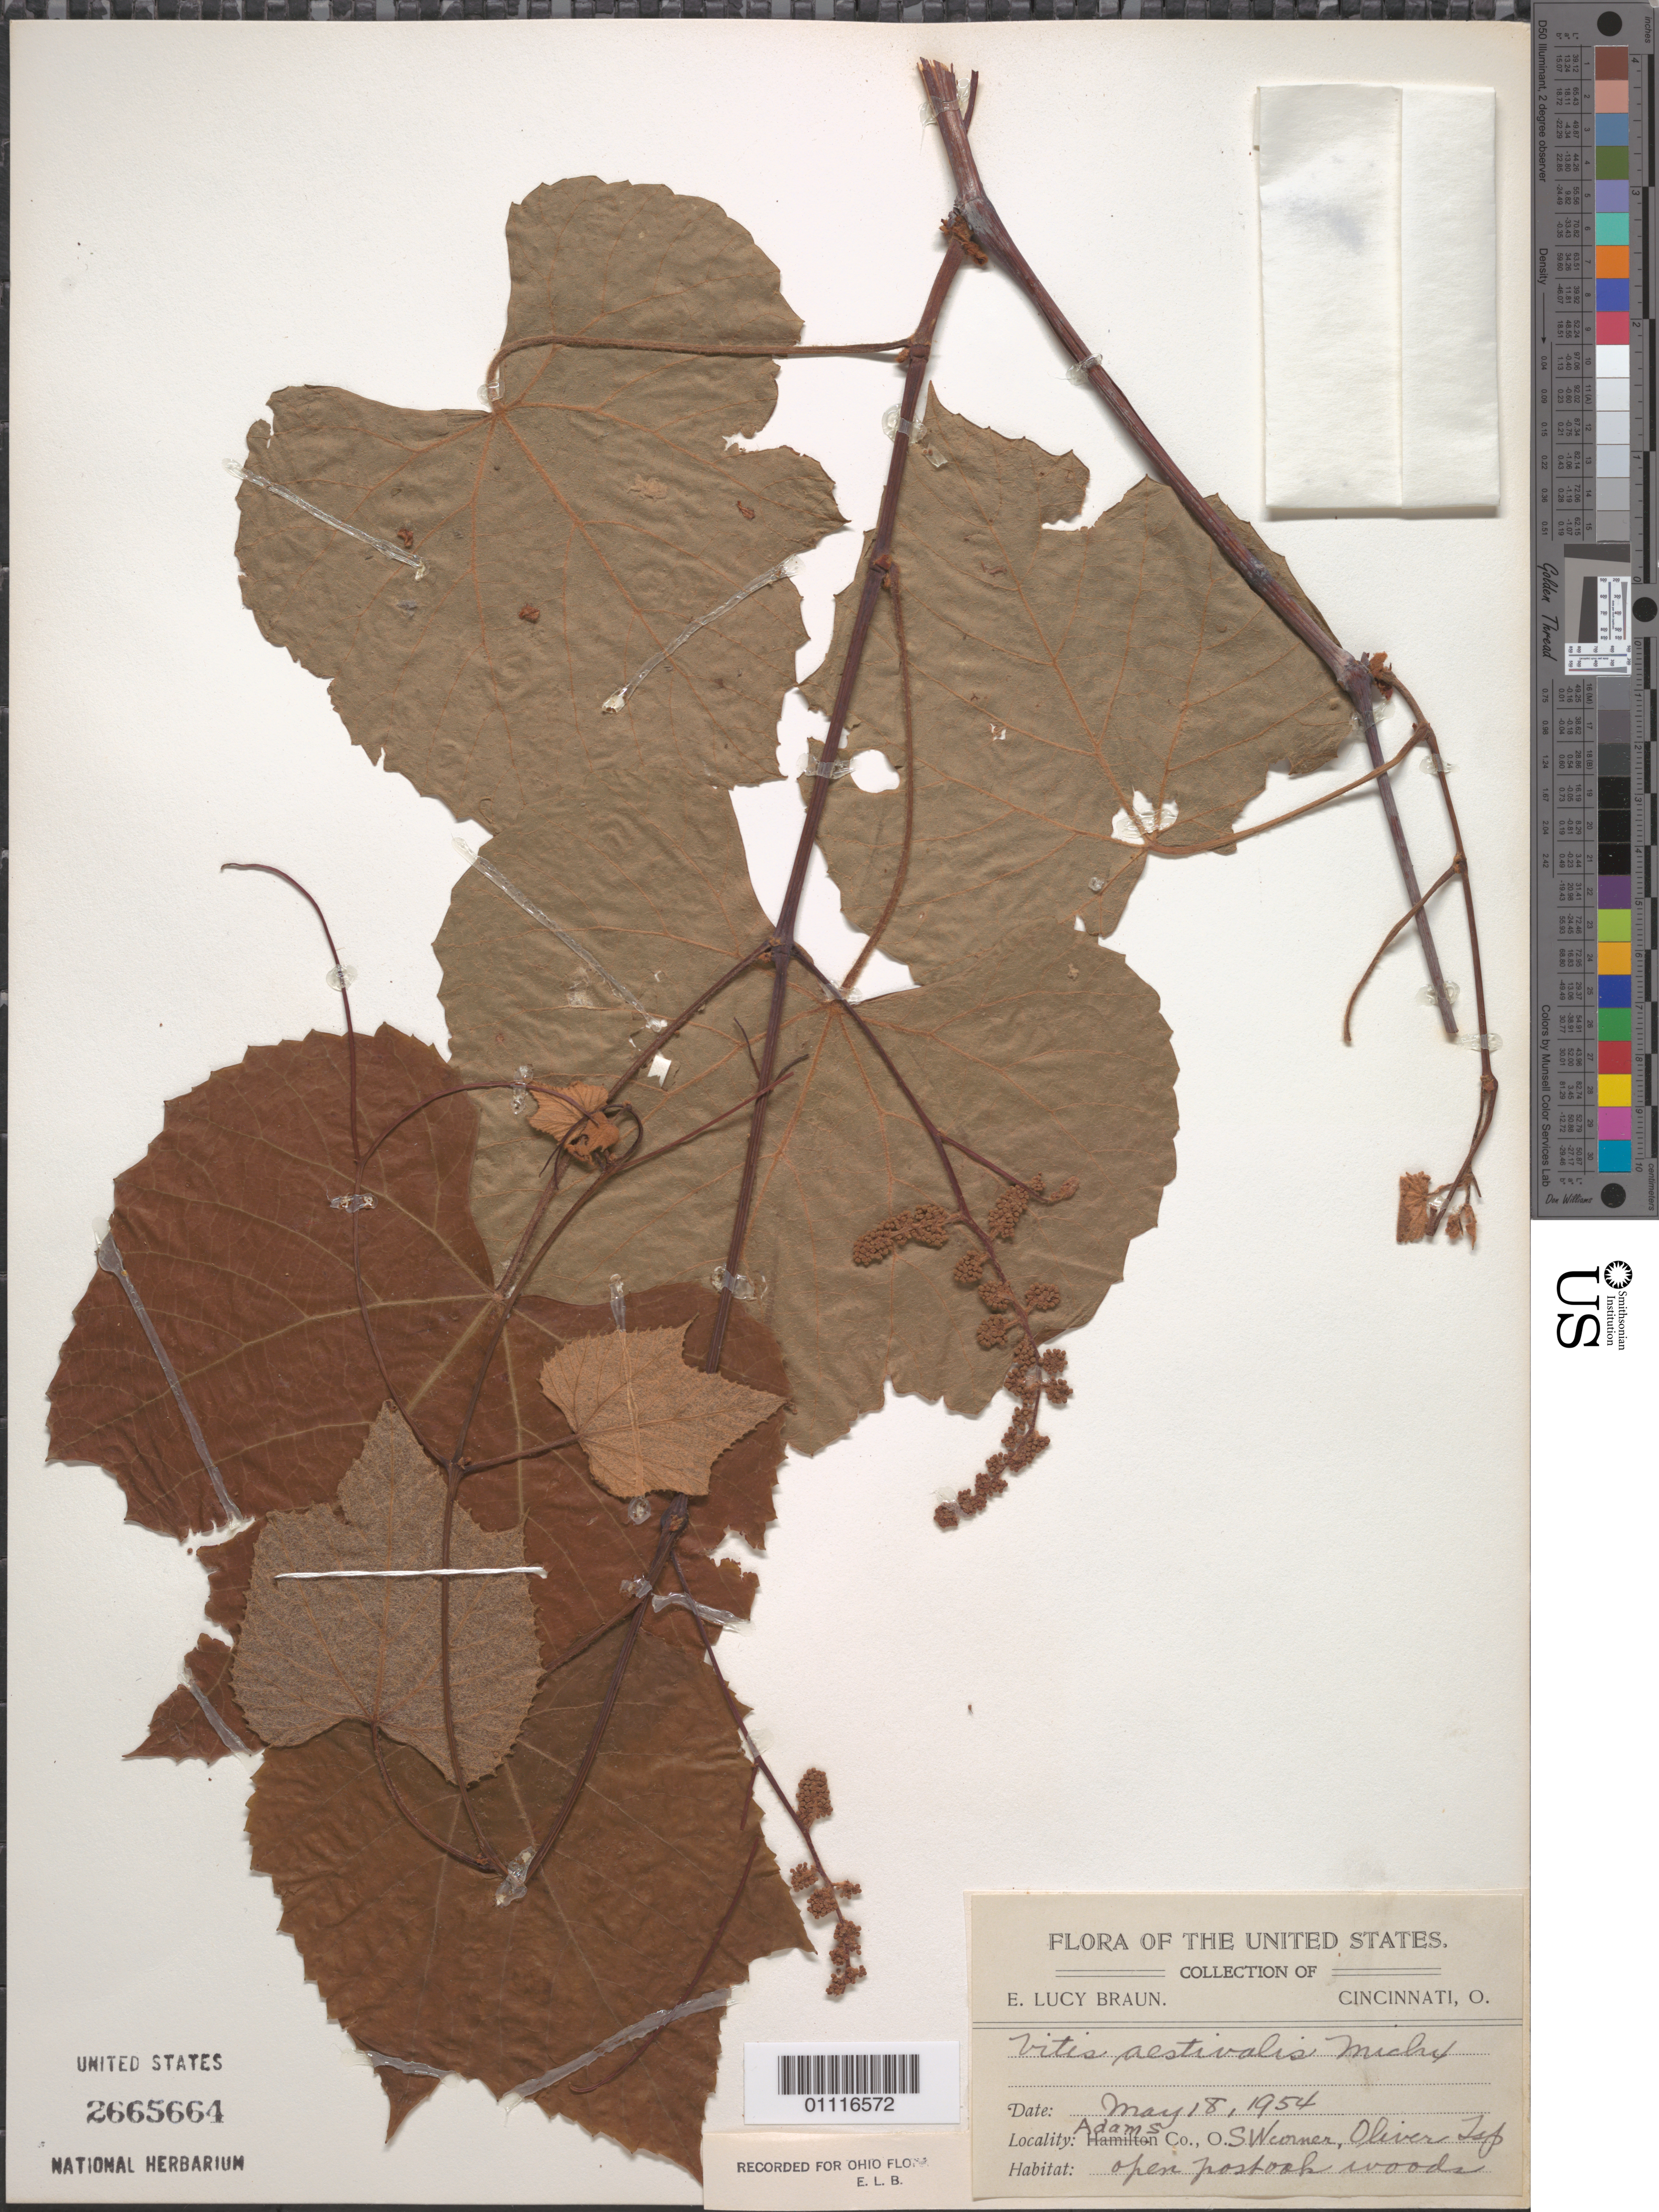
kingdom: Plantae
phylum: Tracheophyta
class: Magnoliopsida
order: Vitales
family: Vitaceae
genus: Vitis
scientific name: Vitis aestivalis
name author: Michx.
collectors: E. L. Braun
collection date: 1954-05-18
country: United States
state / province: Ohio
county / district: Adams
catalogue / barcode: US 2665664